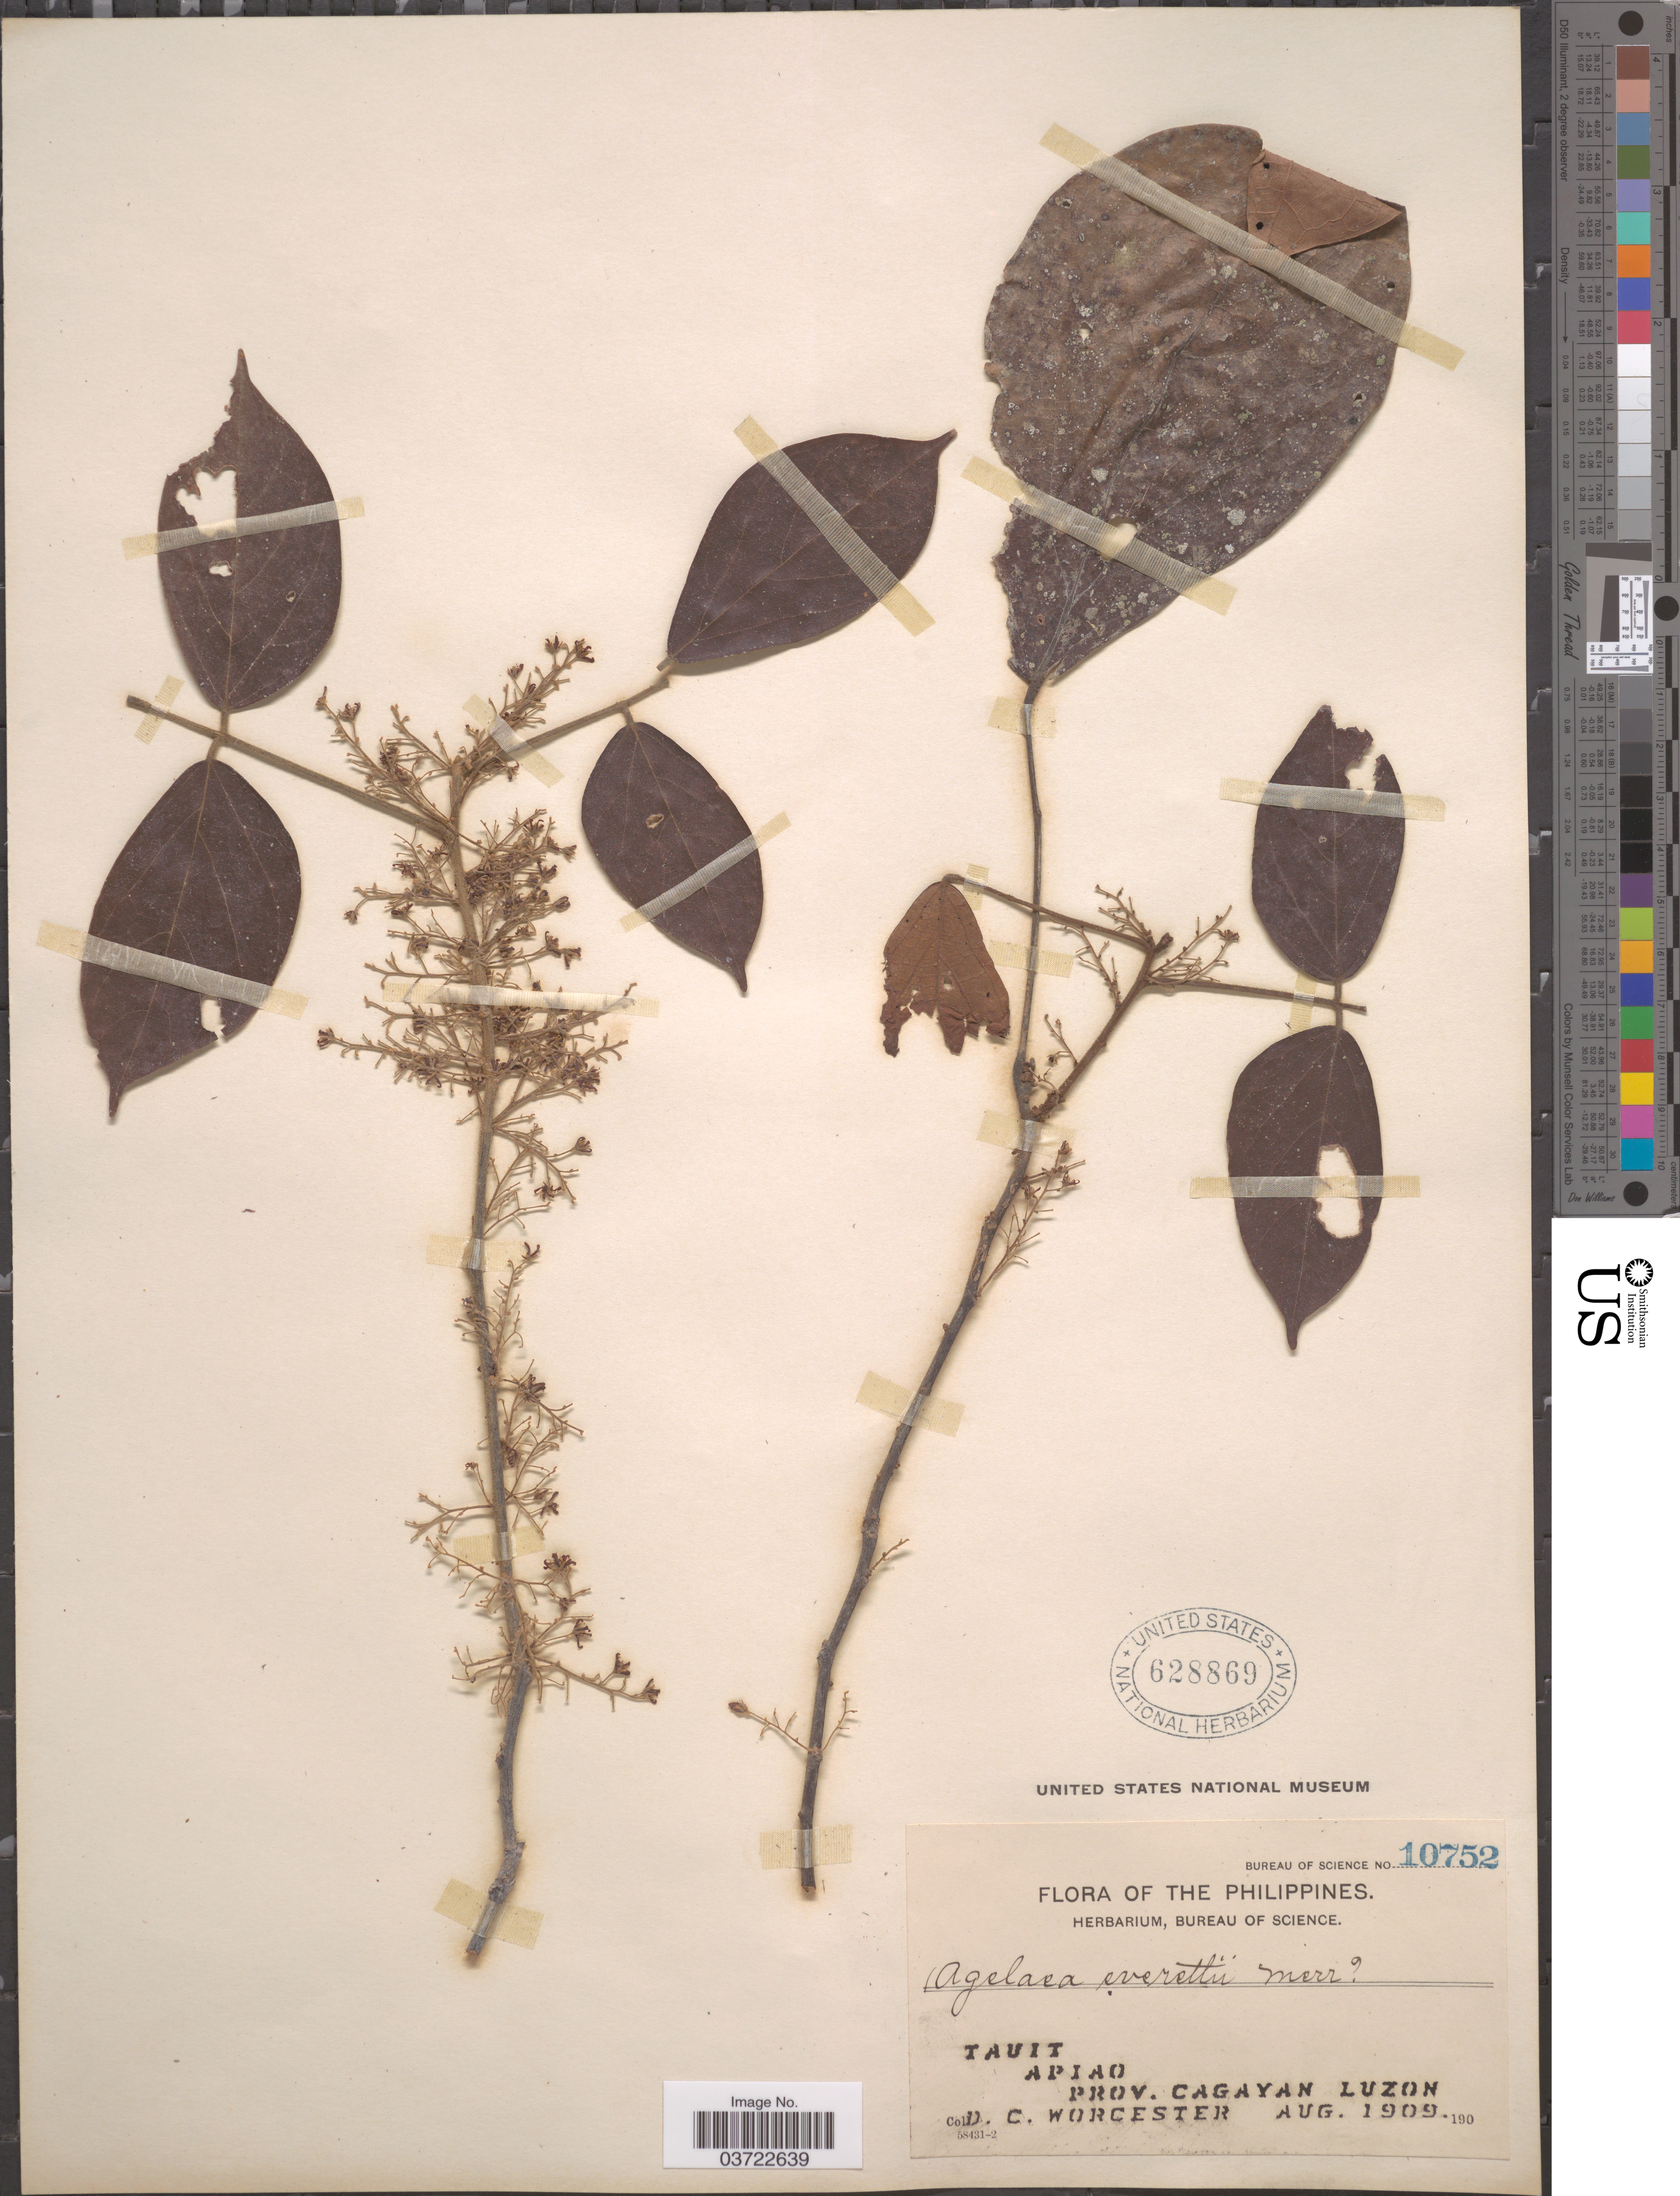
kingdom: Plantae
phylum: Tracheophyta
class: Magnoliopsida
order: Oxalidales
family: Connaraceae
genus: Agelaea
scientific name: Agelaea borneensis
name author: (Hook. f.) Merr.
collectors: D. Worcester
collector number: Bureau of Science 10752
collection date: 1909-08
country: Philippines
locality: Tauit, Apiao, Prov. Cagayan Luzon.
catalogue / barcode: US 628869